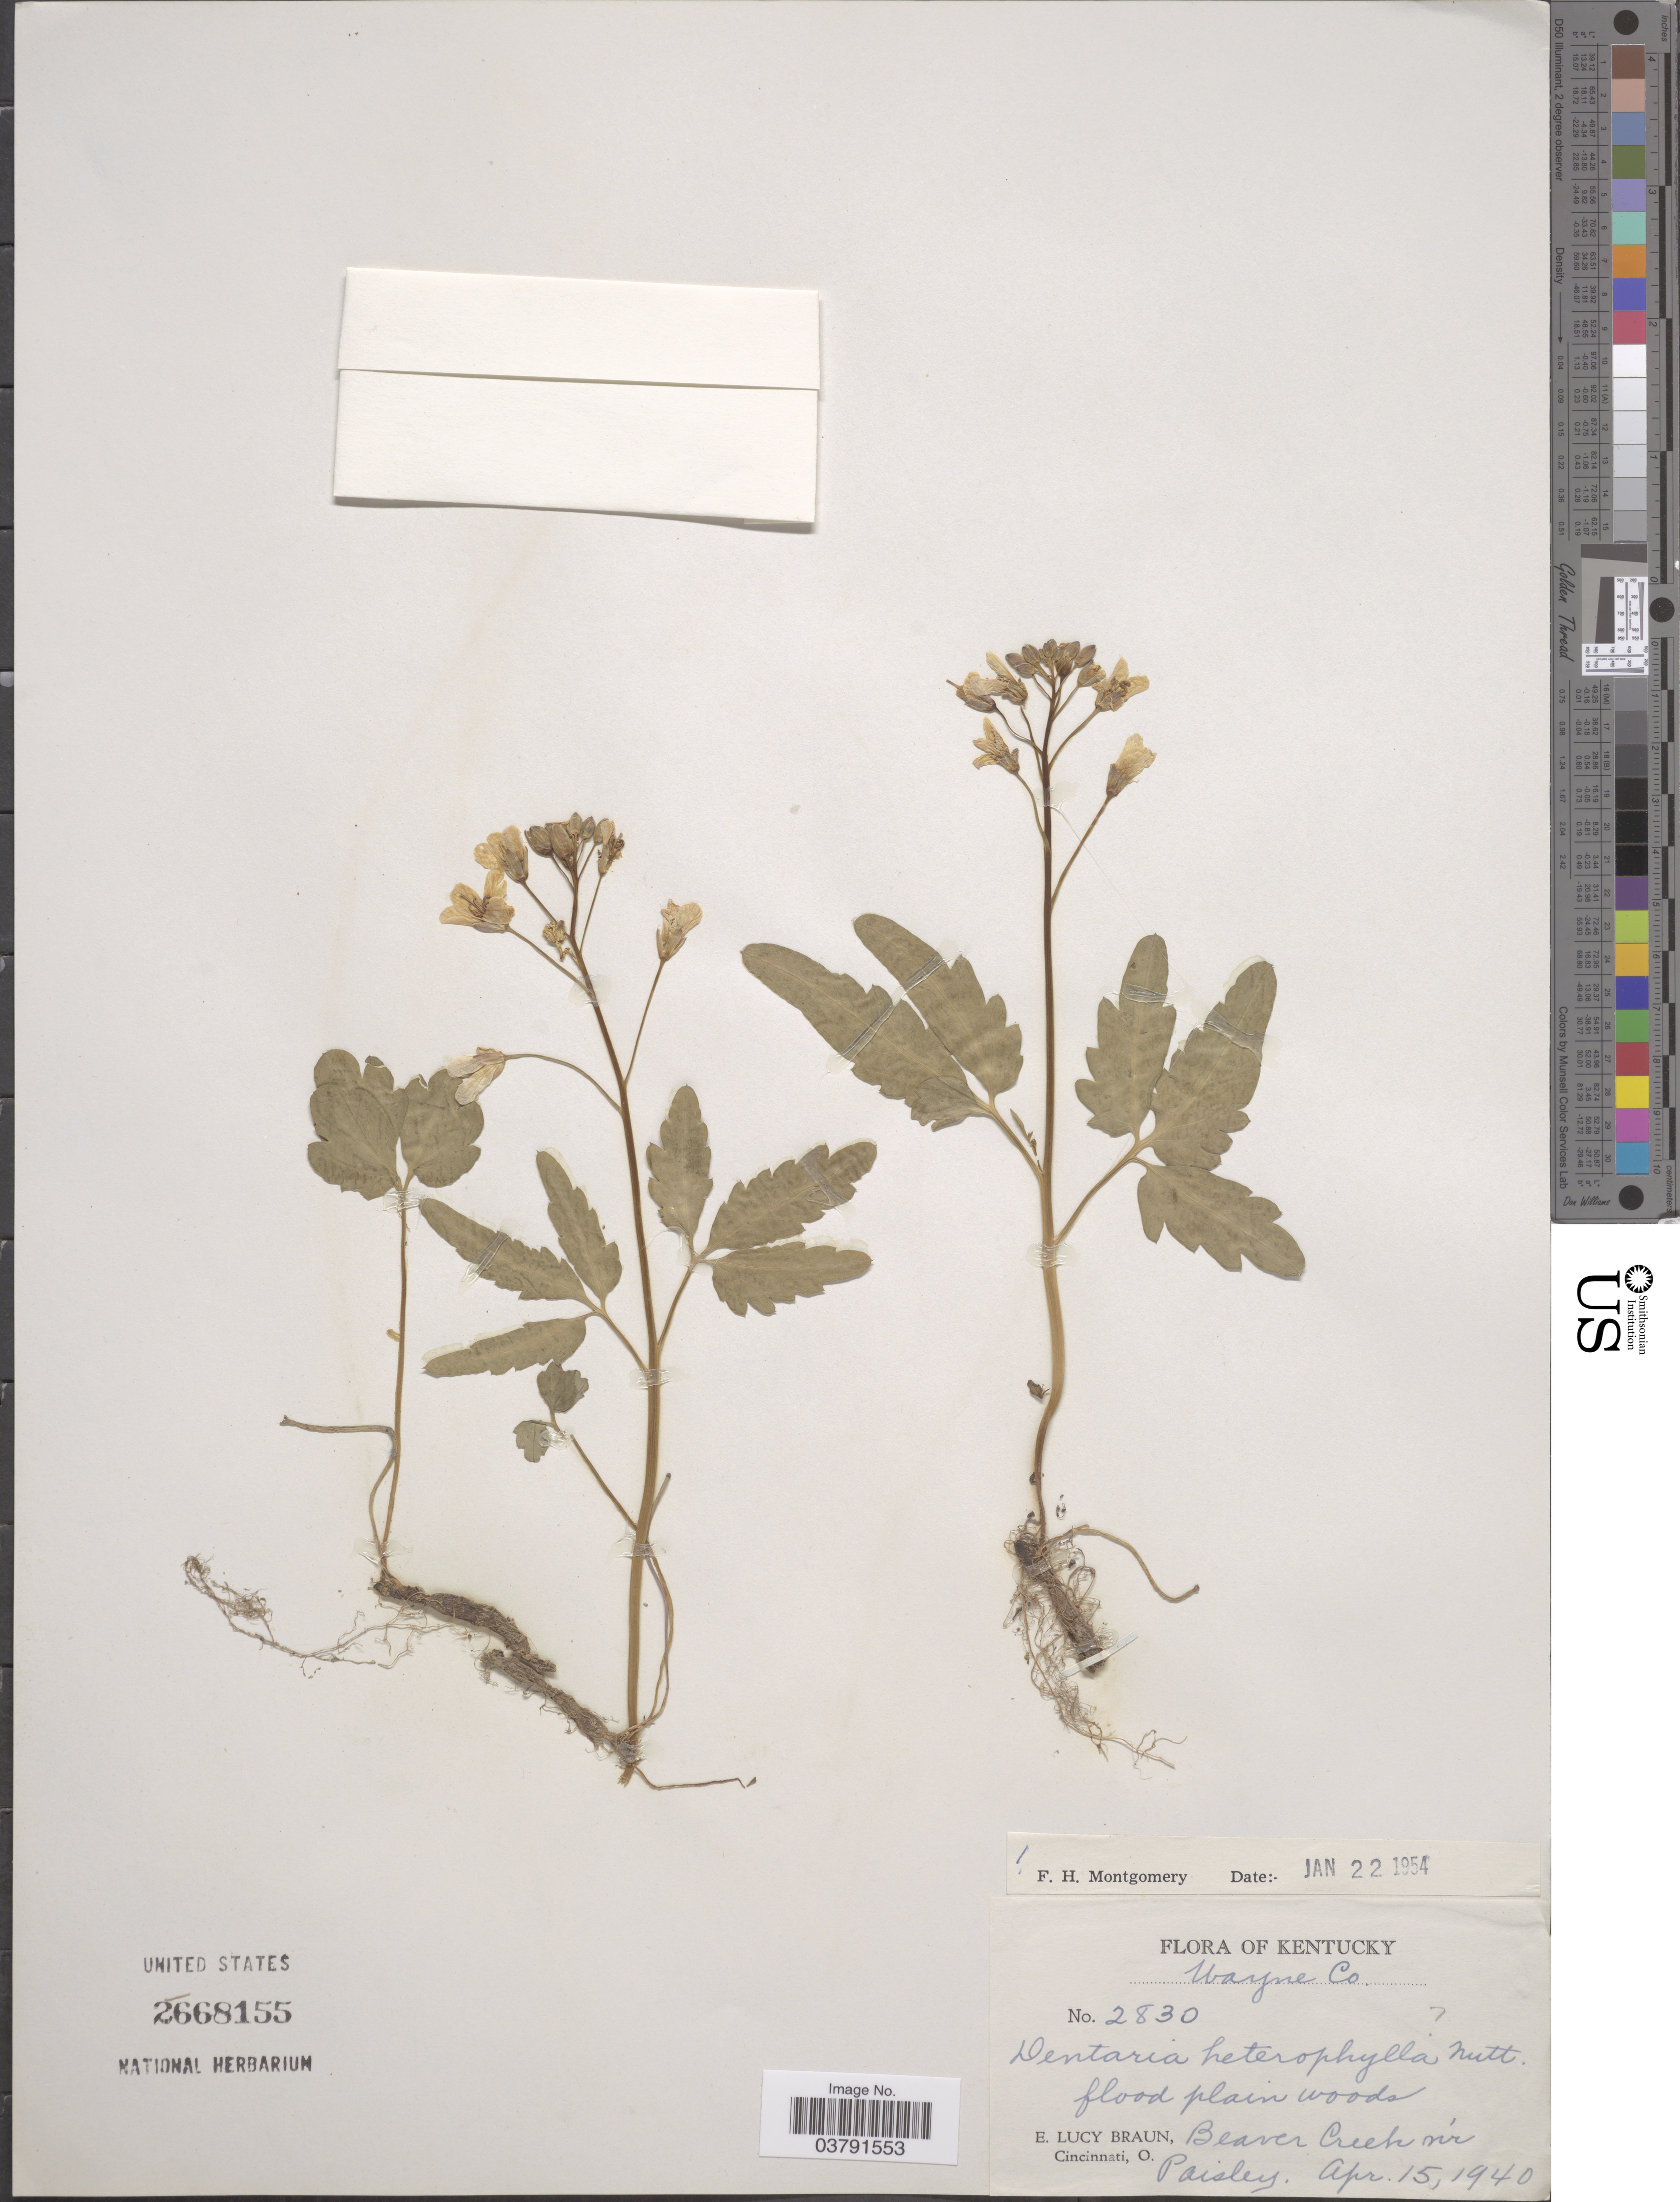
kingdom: Plantae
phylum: Tracheophyta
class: Magnoliopsida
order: Brassicales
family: Brassicaceae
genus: Dentaria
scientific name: Dentaria heterophylla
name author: Nutt.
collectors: E. L. Braun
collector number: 2830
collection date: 1940-04-15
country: United States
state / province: Kentucky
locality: Wayne Co. Flood plain woods. Beaver Creek nr Paisley.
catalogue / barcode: US 2668155